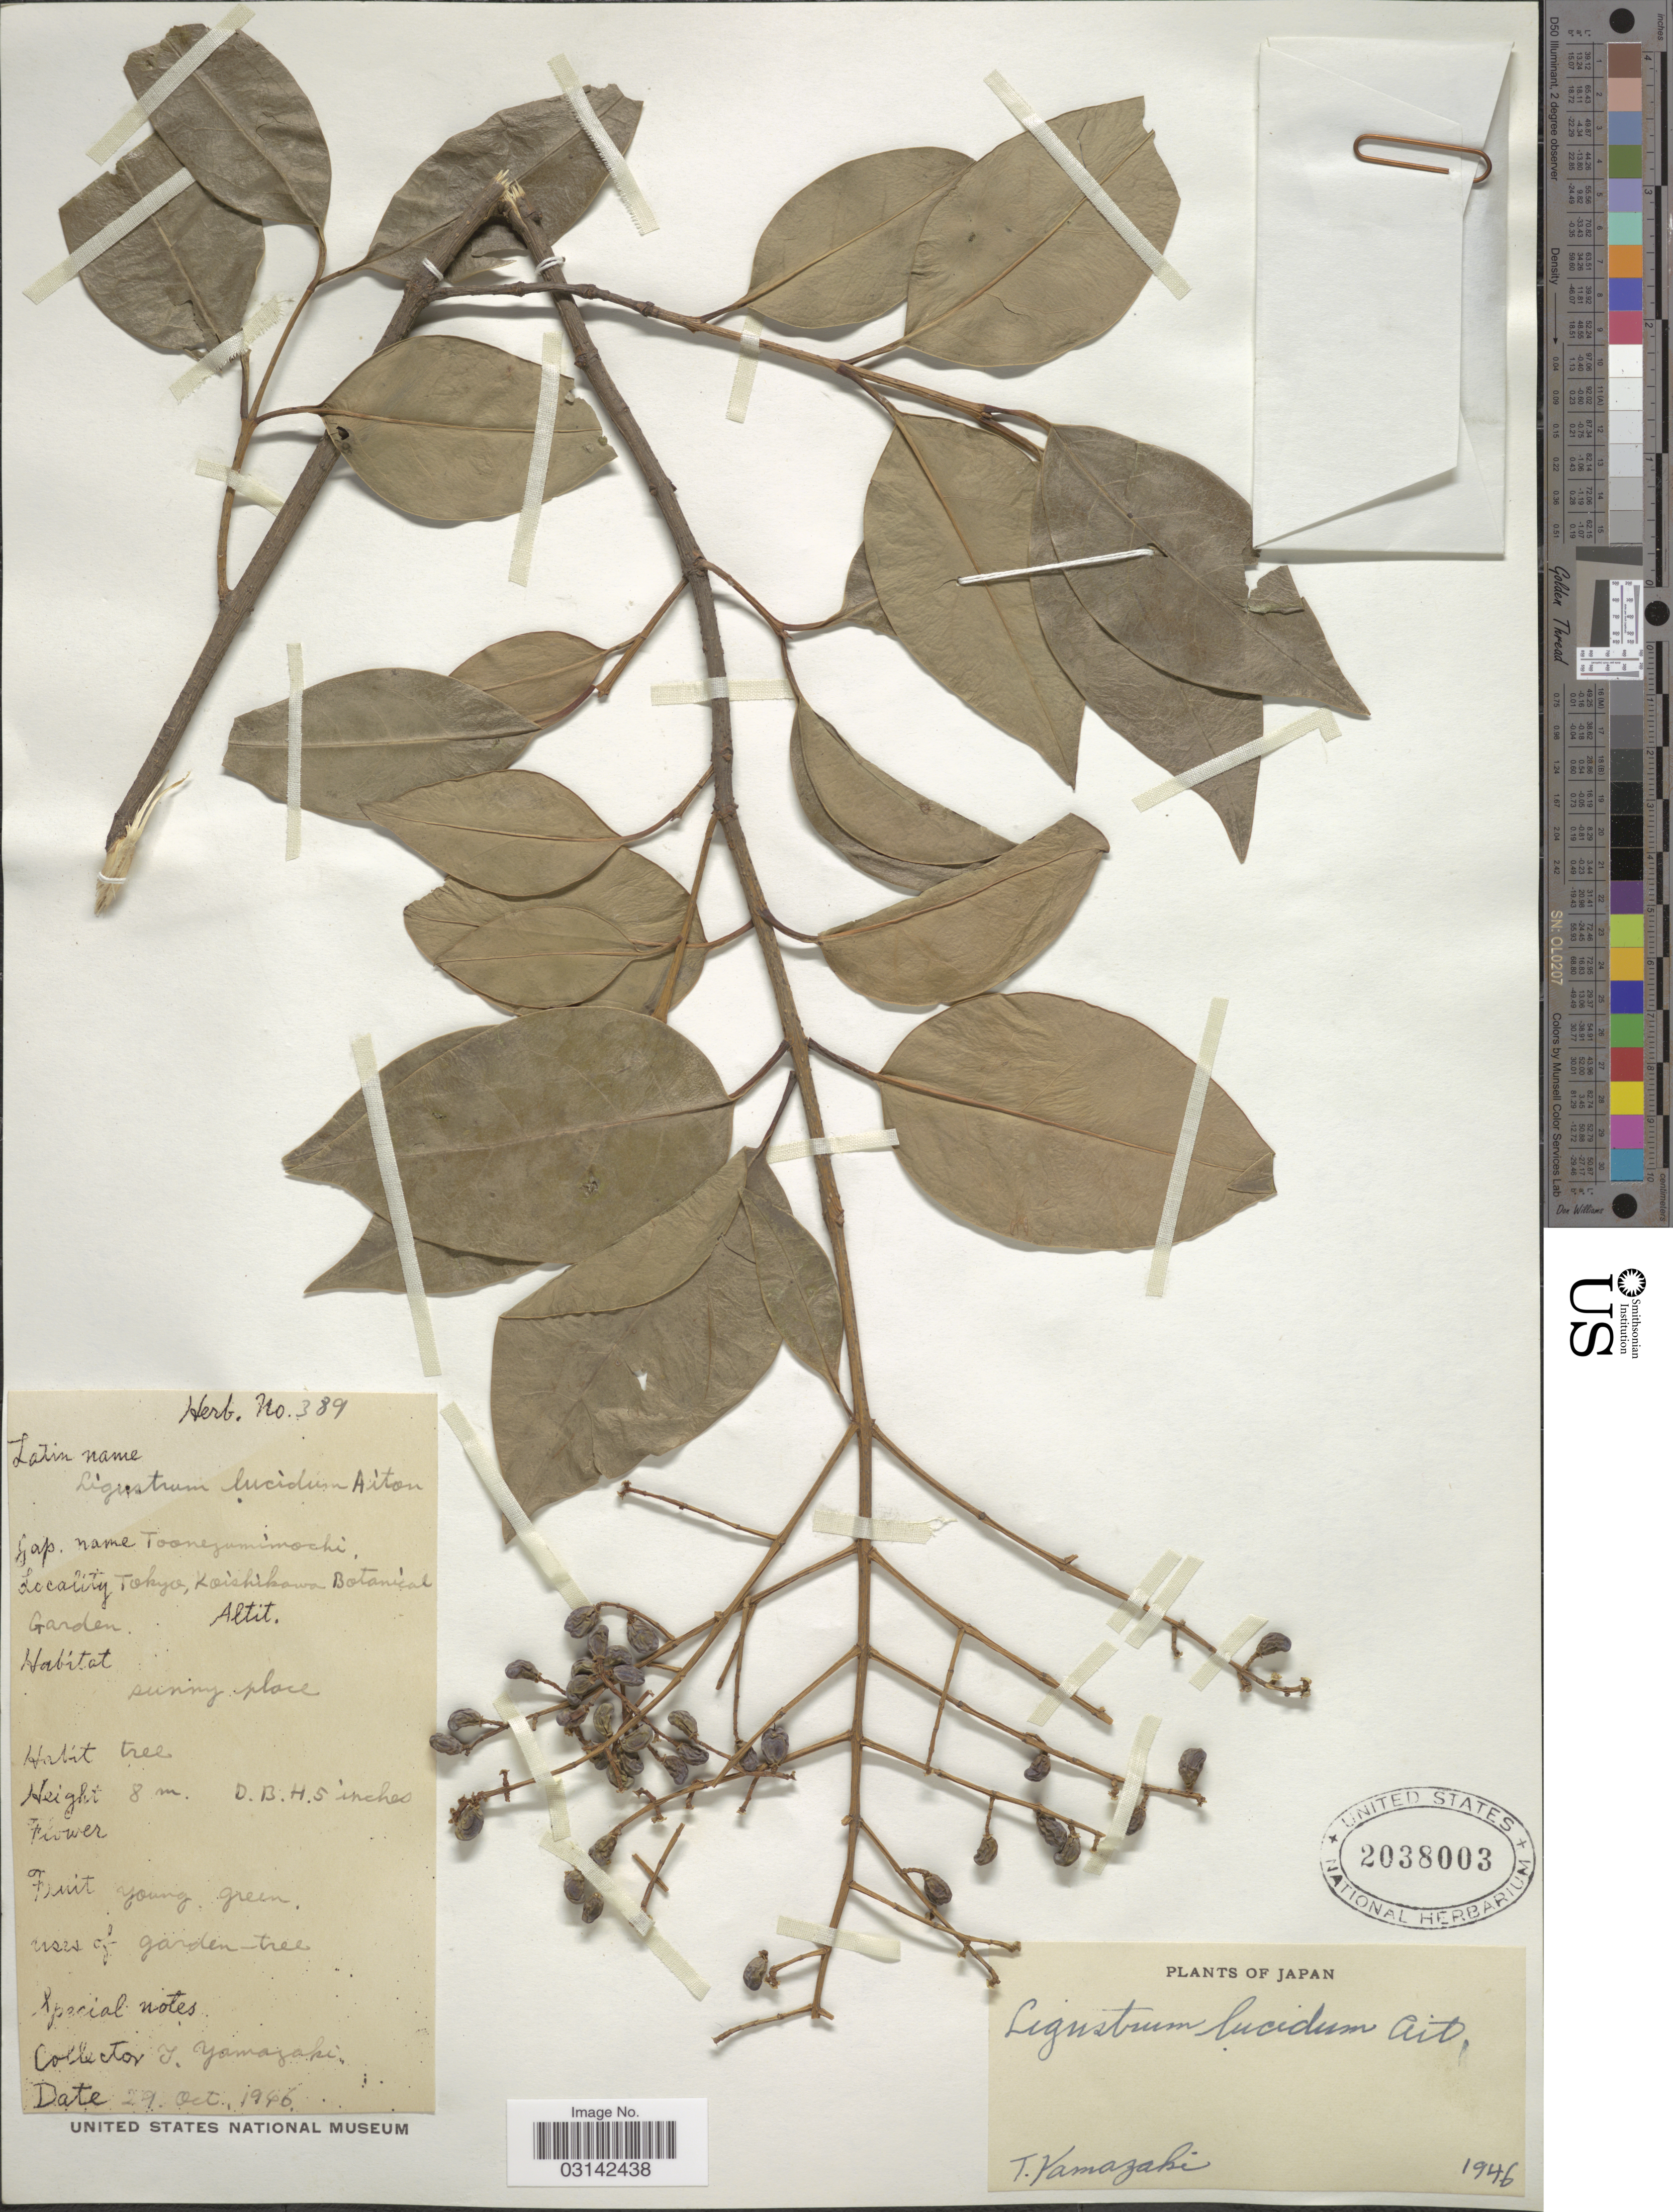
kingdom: Plantae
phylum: Tracheophyta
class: Magnoliopsida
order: Lamiales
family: Oleaceae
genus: Ligustrum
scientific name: Ligustrum lucidum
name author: W.T. Aiton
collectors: T. Yamazaki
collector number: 389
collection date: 1946-10-29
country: Japan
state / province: Tokyo, Federal City of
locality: Koishikawa Botanical Garden.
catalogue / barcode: US 2038003